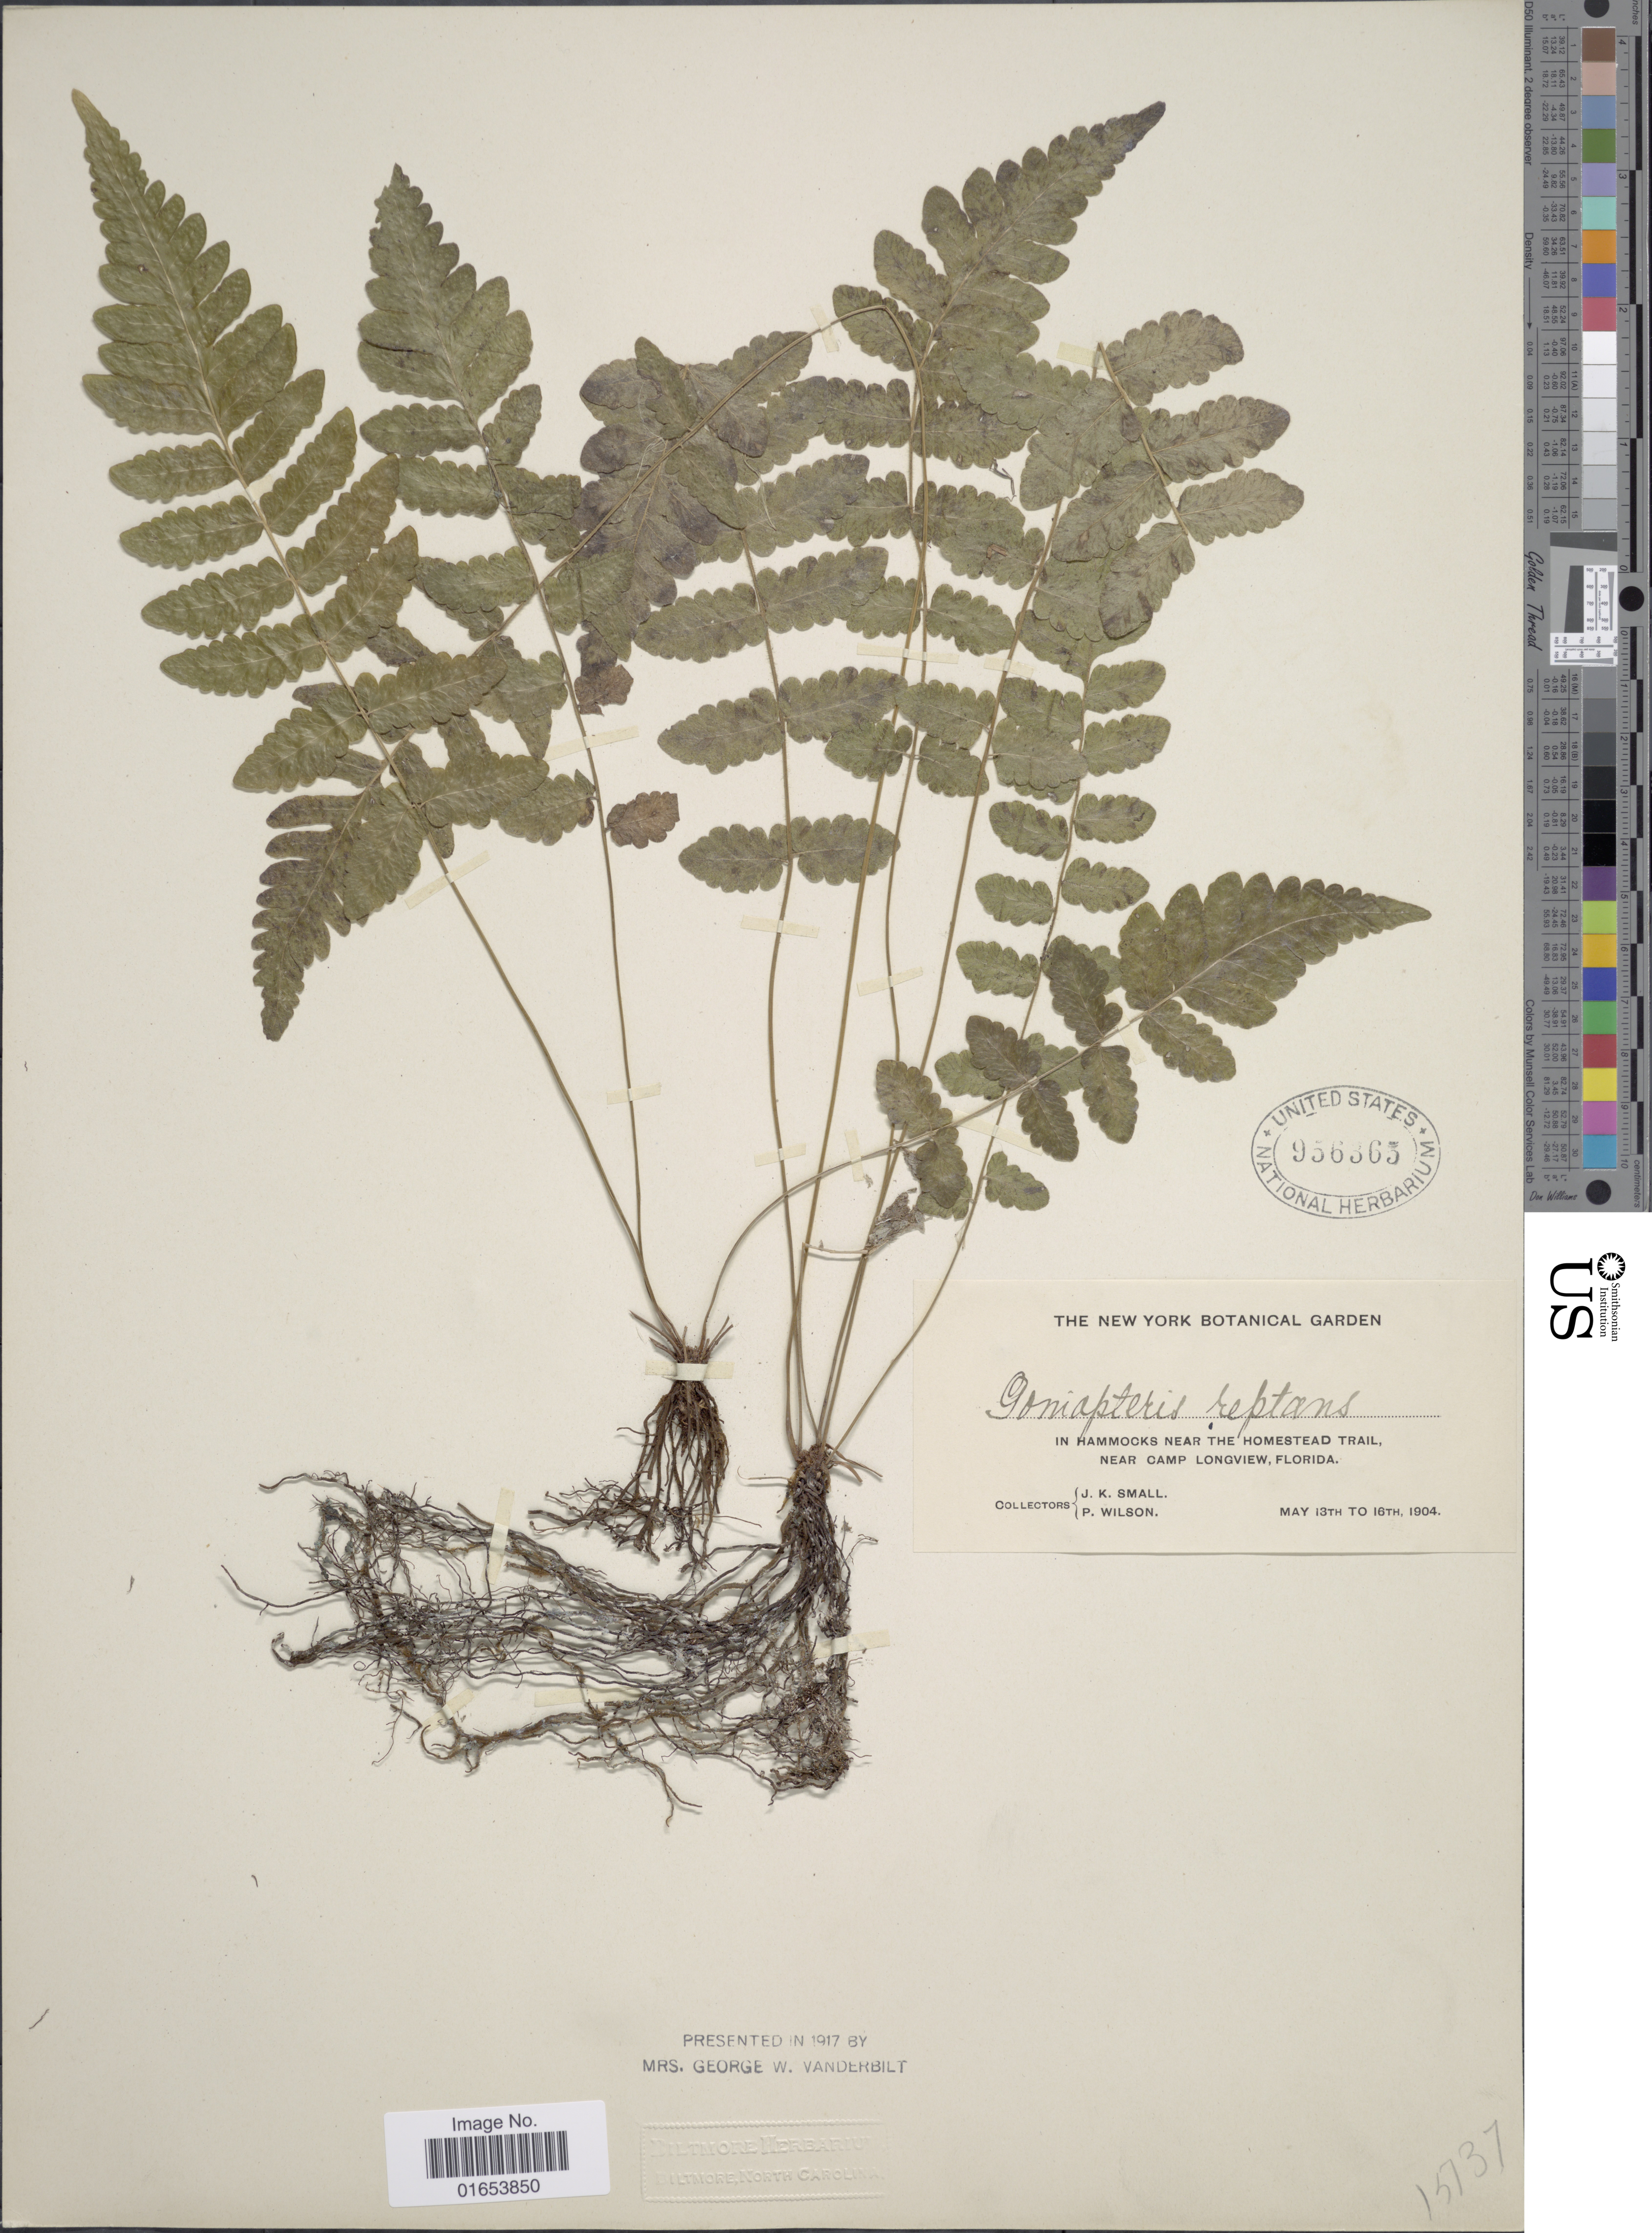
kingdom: Plantae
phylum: Tracheophyta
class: Polypodiopsida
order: Polypodiales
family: Thelypteridaceae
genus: Goniopteris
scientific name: Goniopteris reptans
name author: (J.F. Gmel.) C. Presl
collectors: J. K. Small & P. Wilson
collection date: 1904-05-13/1904-05-16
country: United States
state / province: Florida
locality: In hammocks near the homestead trail, near camp longview, Florida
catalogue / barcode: US 956365